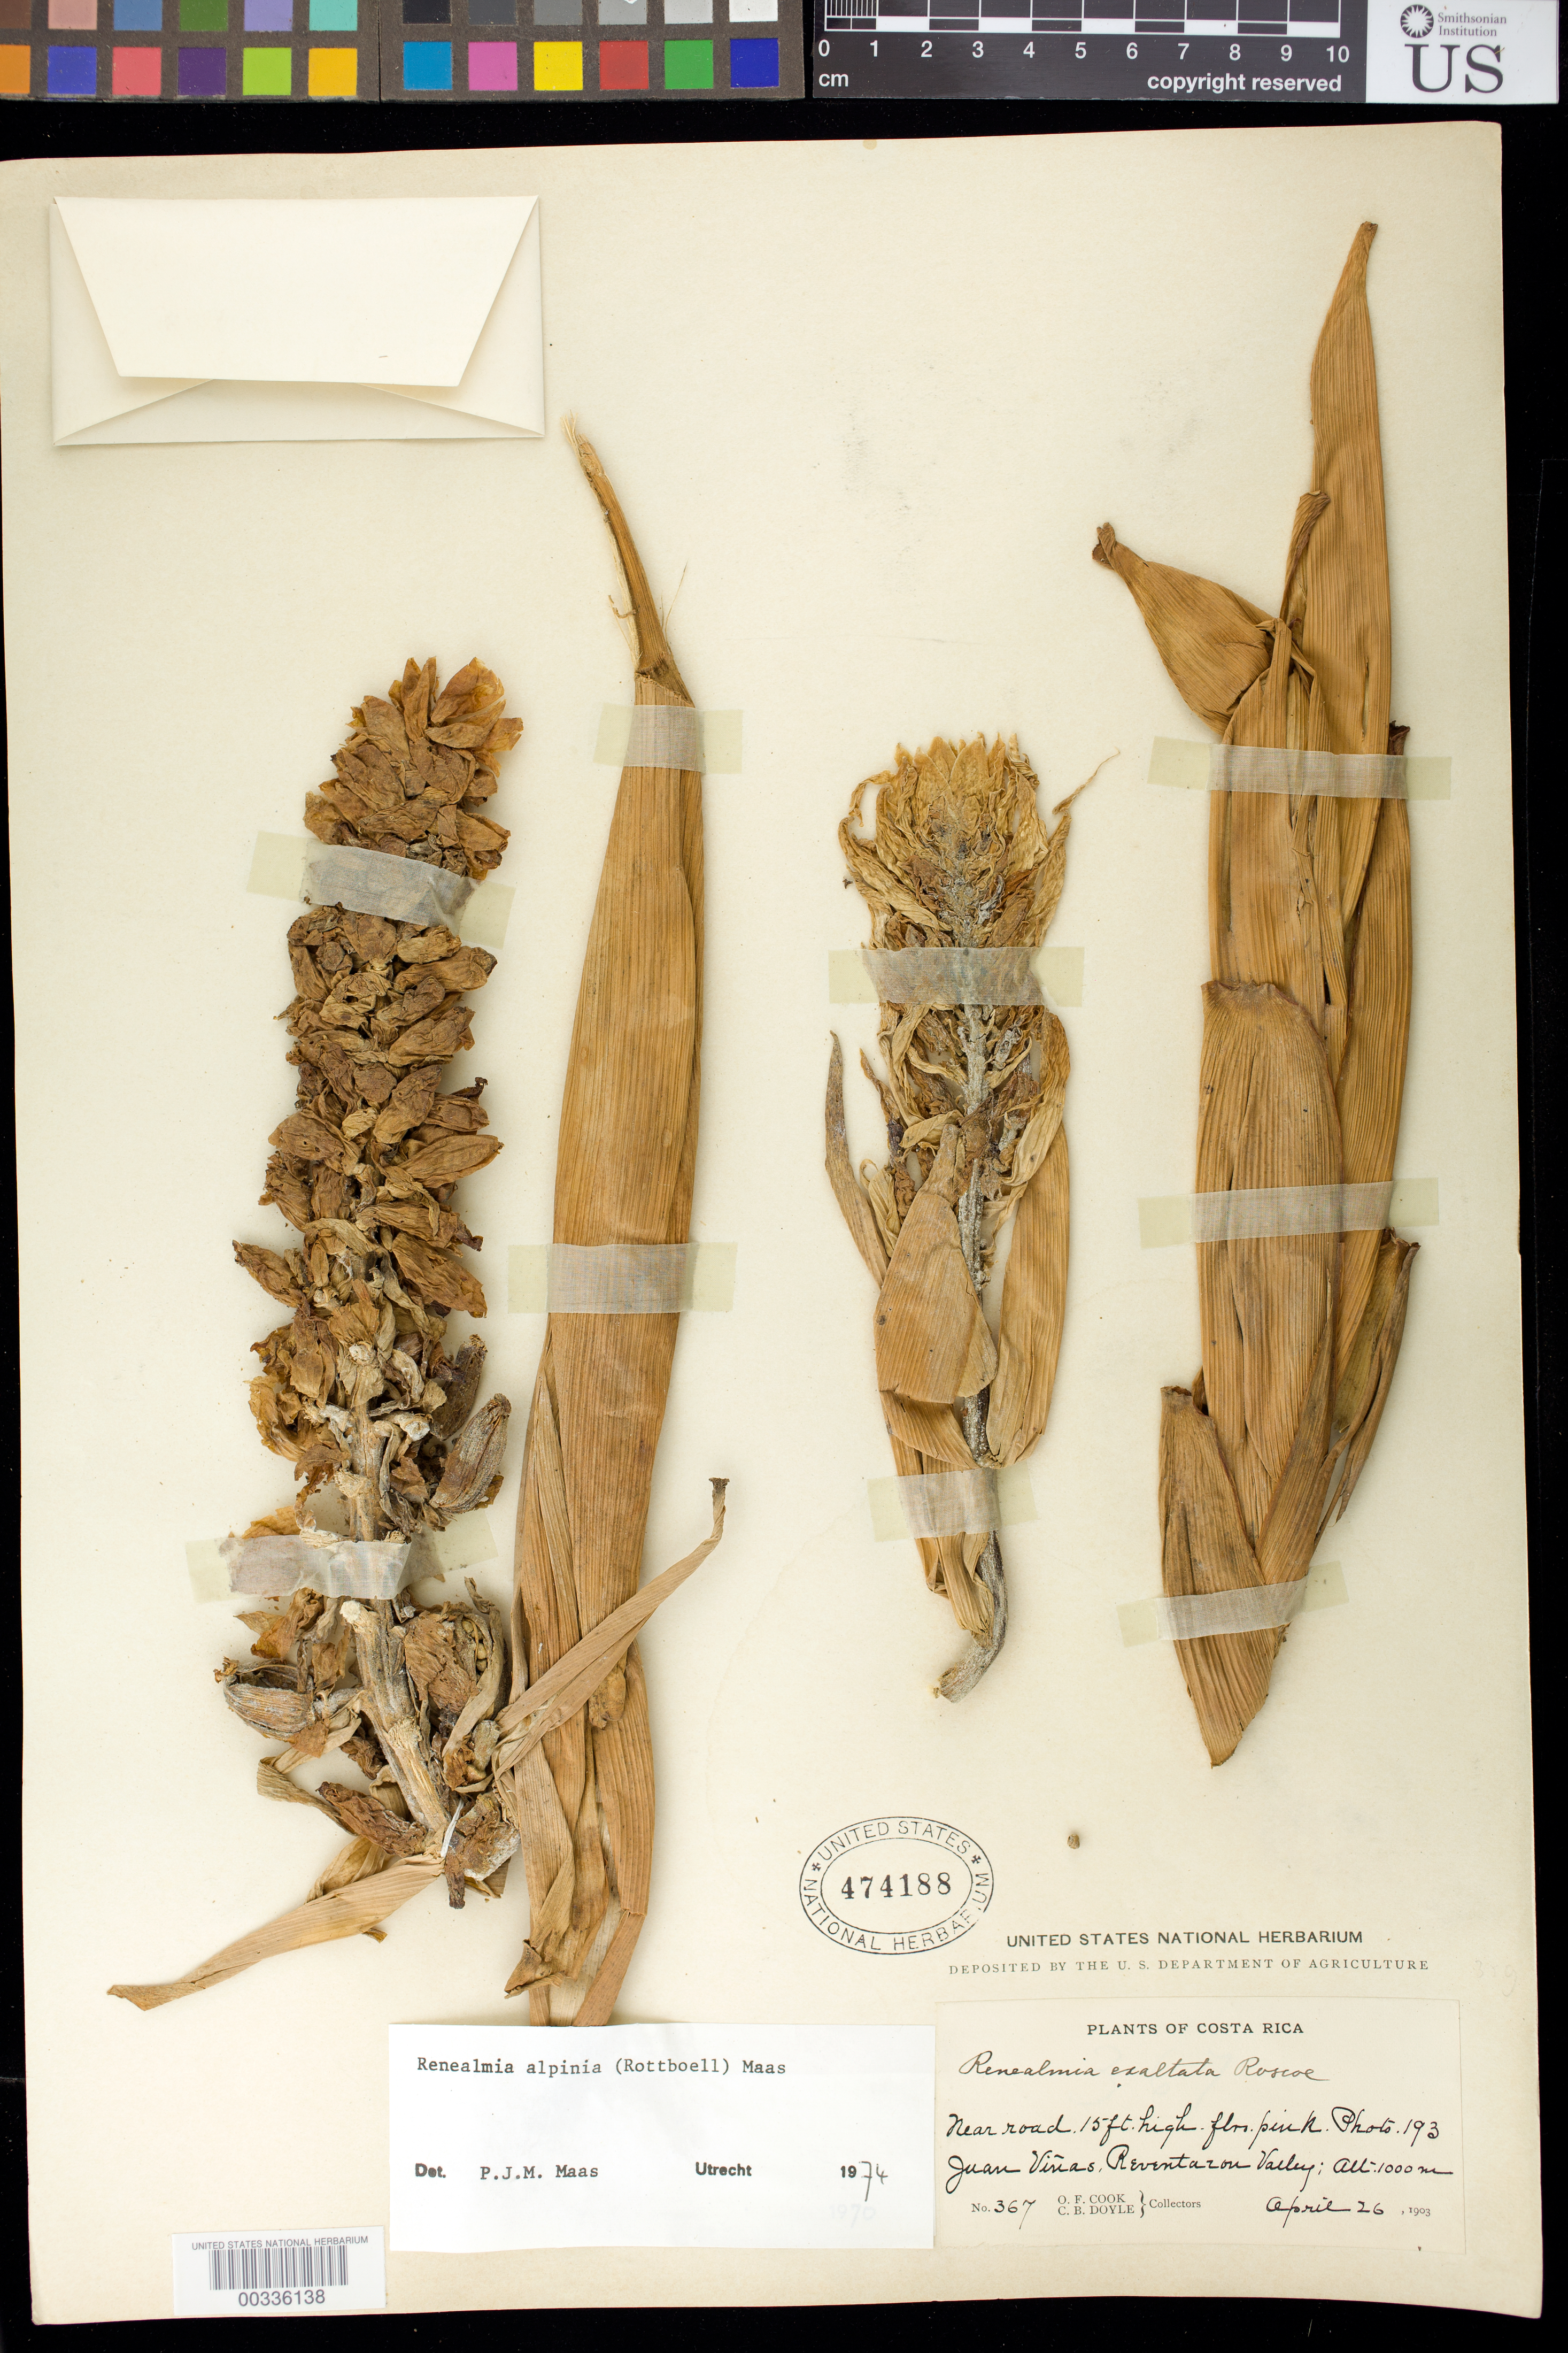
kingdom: Plantae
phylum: Tracheophyta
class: Liliopsida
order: Zingiberales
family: Zingiberaceae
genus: Renealmia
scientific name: Renealmia alpinia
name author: (Rottb.) Maas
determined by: Maas, Paul J. M.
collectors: O. F. Cook & C. Doyle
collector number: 367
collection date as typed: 26 Apr 1903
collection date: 1903-04-26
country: Costa Rica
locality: Juan Vinas, Reventazon Valley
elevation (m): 1000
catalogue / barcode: US 474188